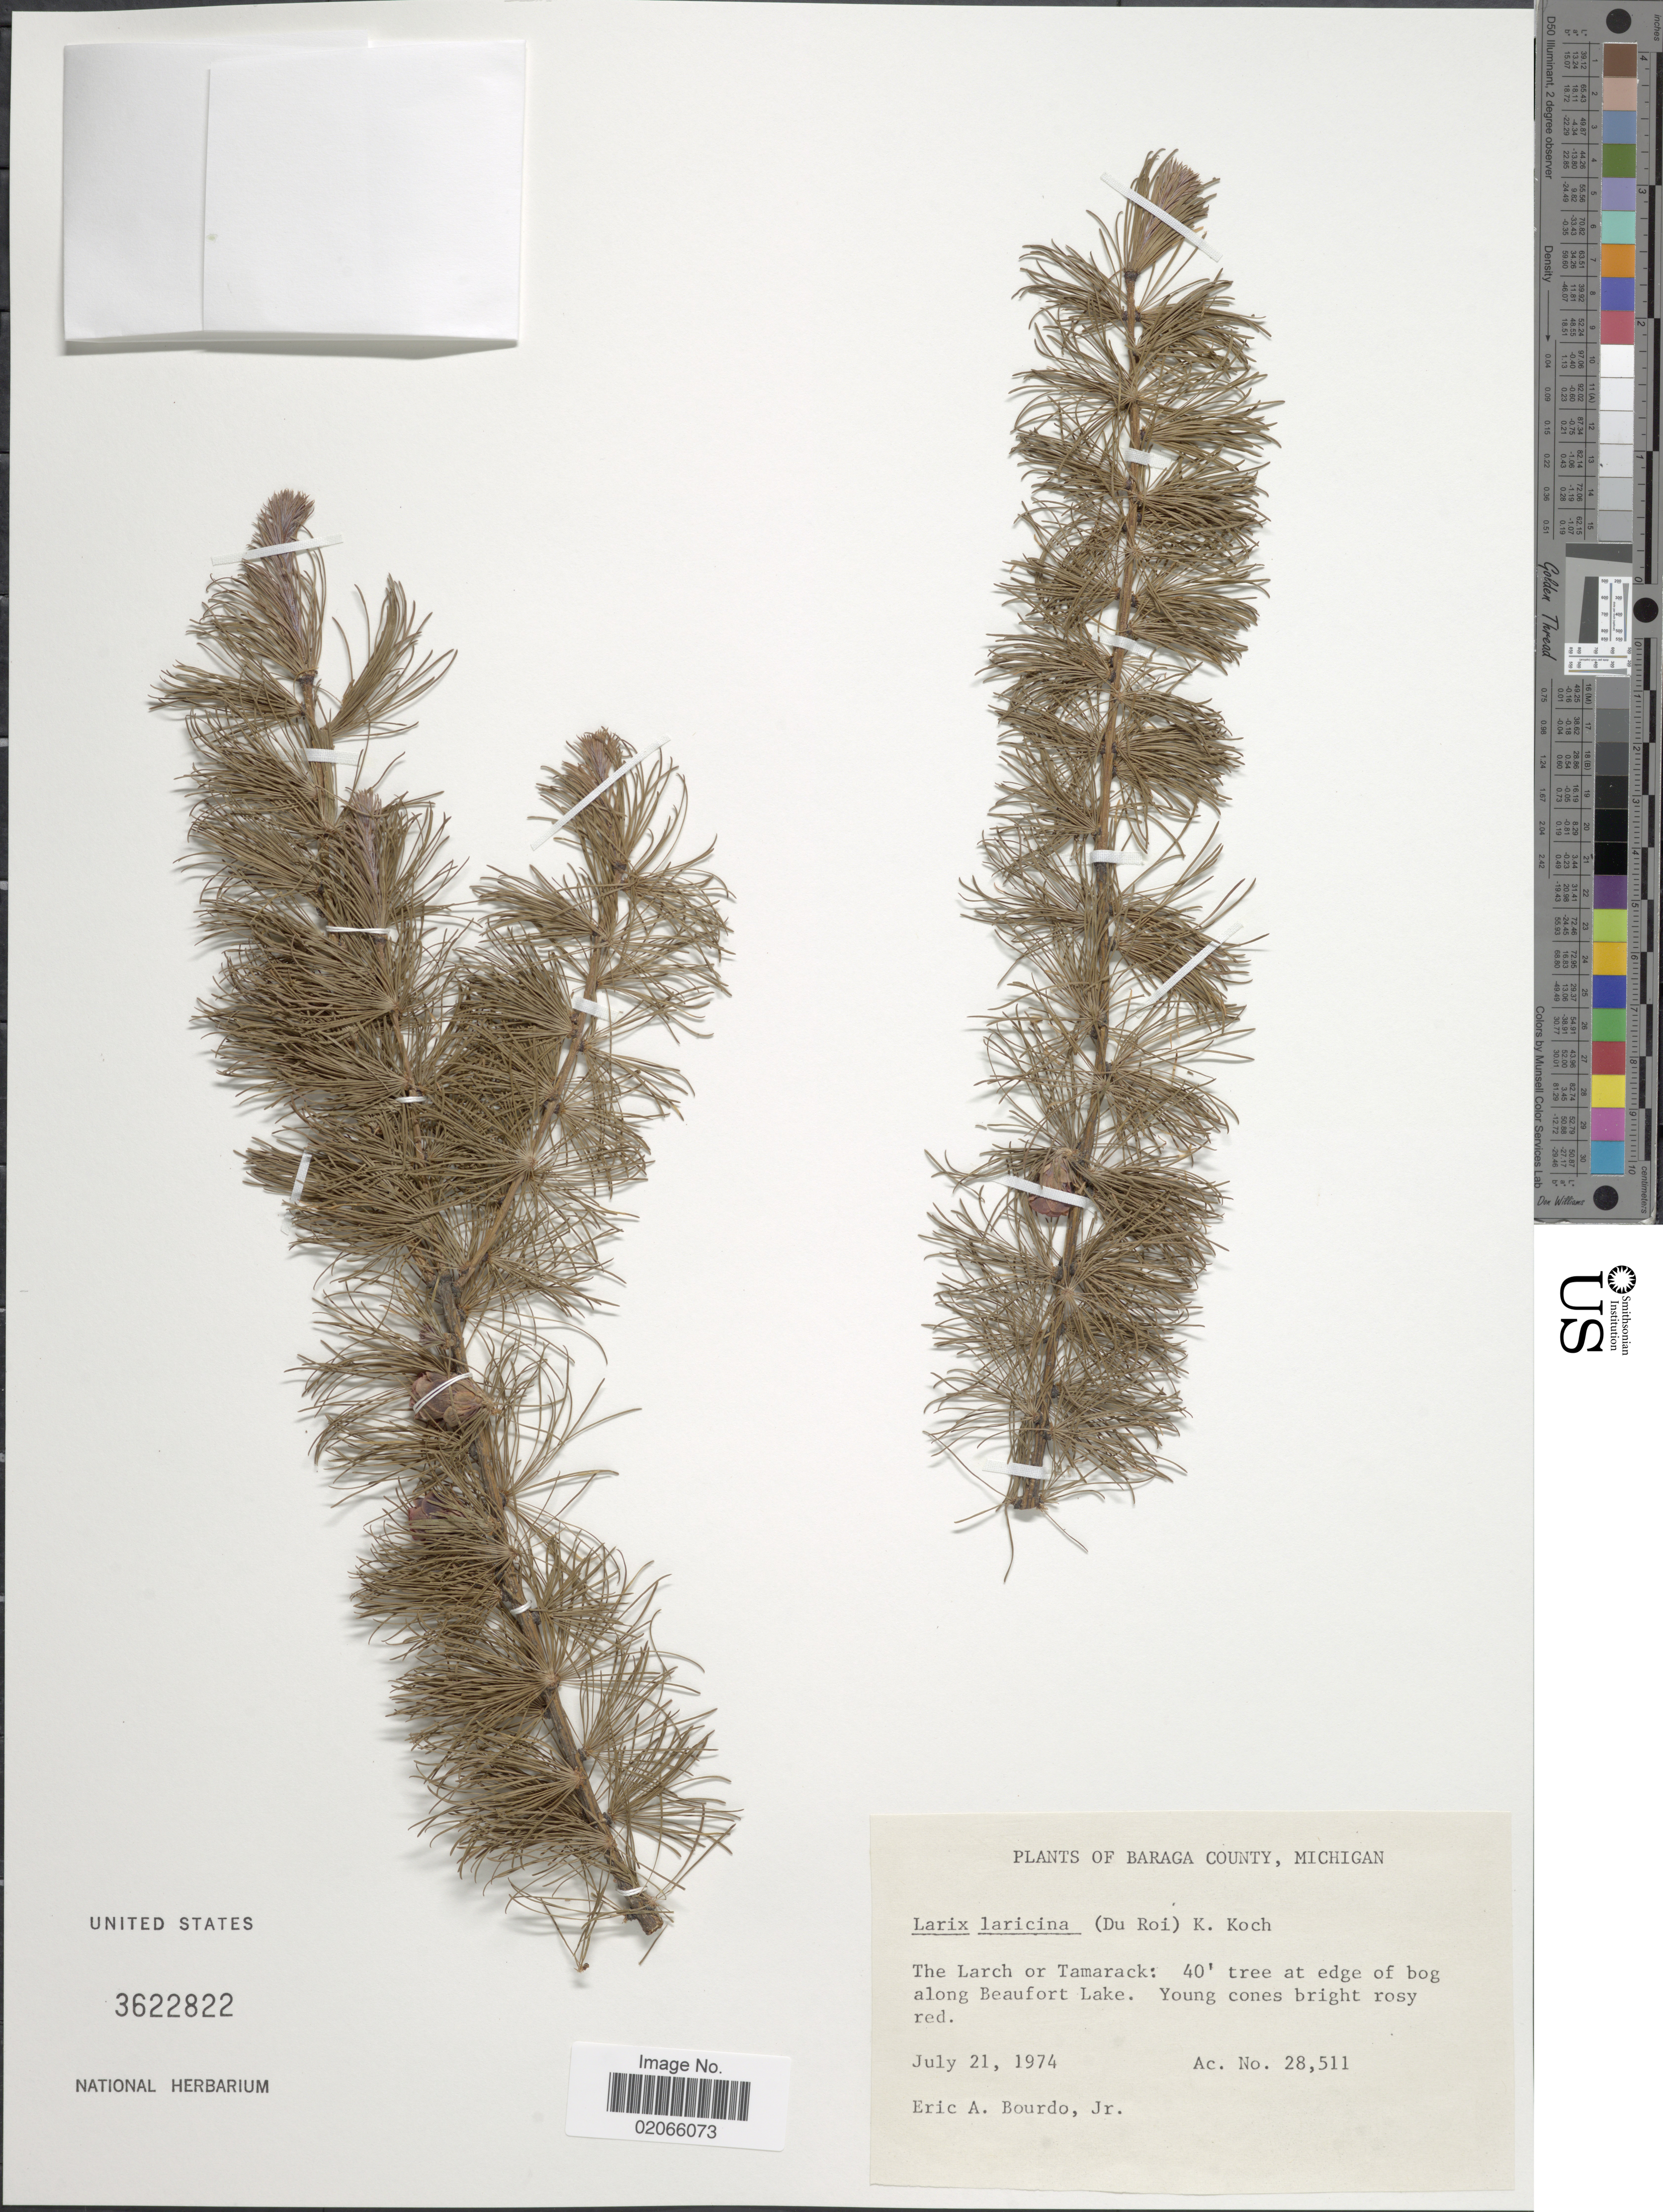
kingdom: Plantae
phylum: Tracheophyta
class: Pinopsida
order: Pinales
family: Pinaceae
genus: Larix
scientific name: Larix laricina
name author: (Du Roi) K. Koch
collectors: E. Bourdo Jr.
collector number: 28511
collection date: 1974-07-21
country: United States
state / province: Michigan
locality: Baraga County, Michigan. The Larch of Tamarack: 40' tree at edge of bog along Beaufort Lake.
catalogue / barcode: US 3622822